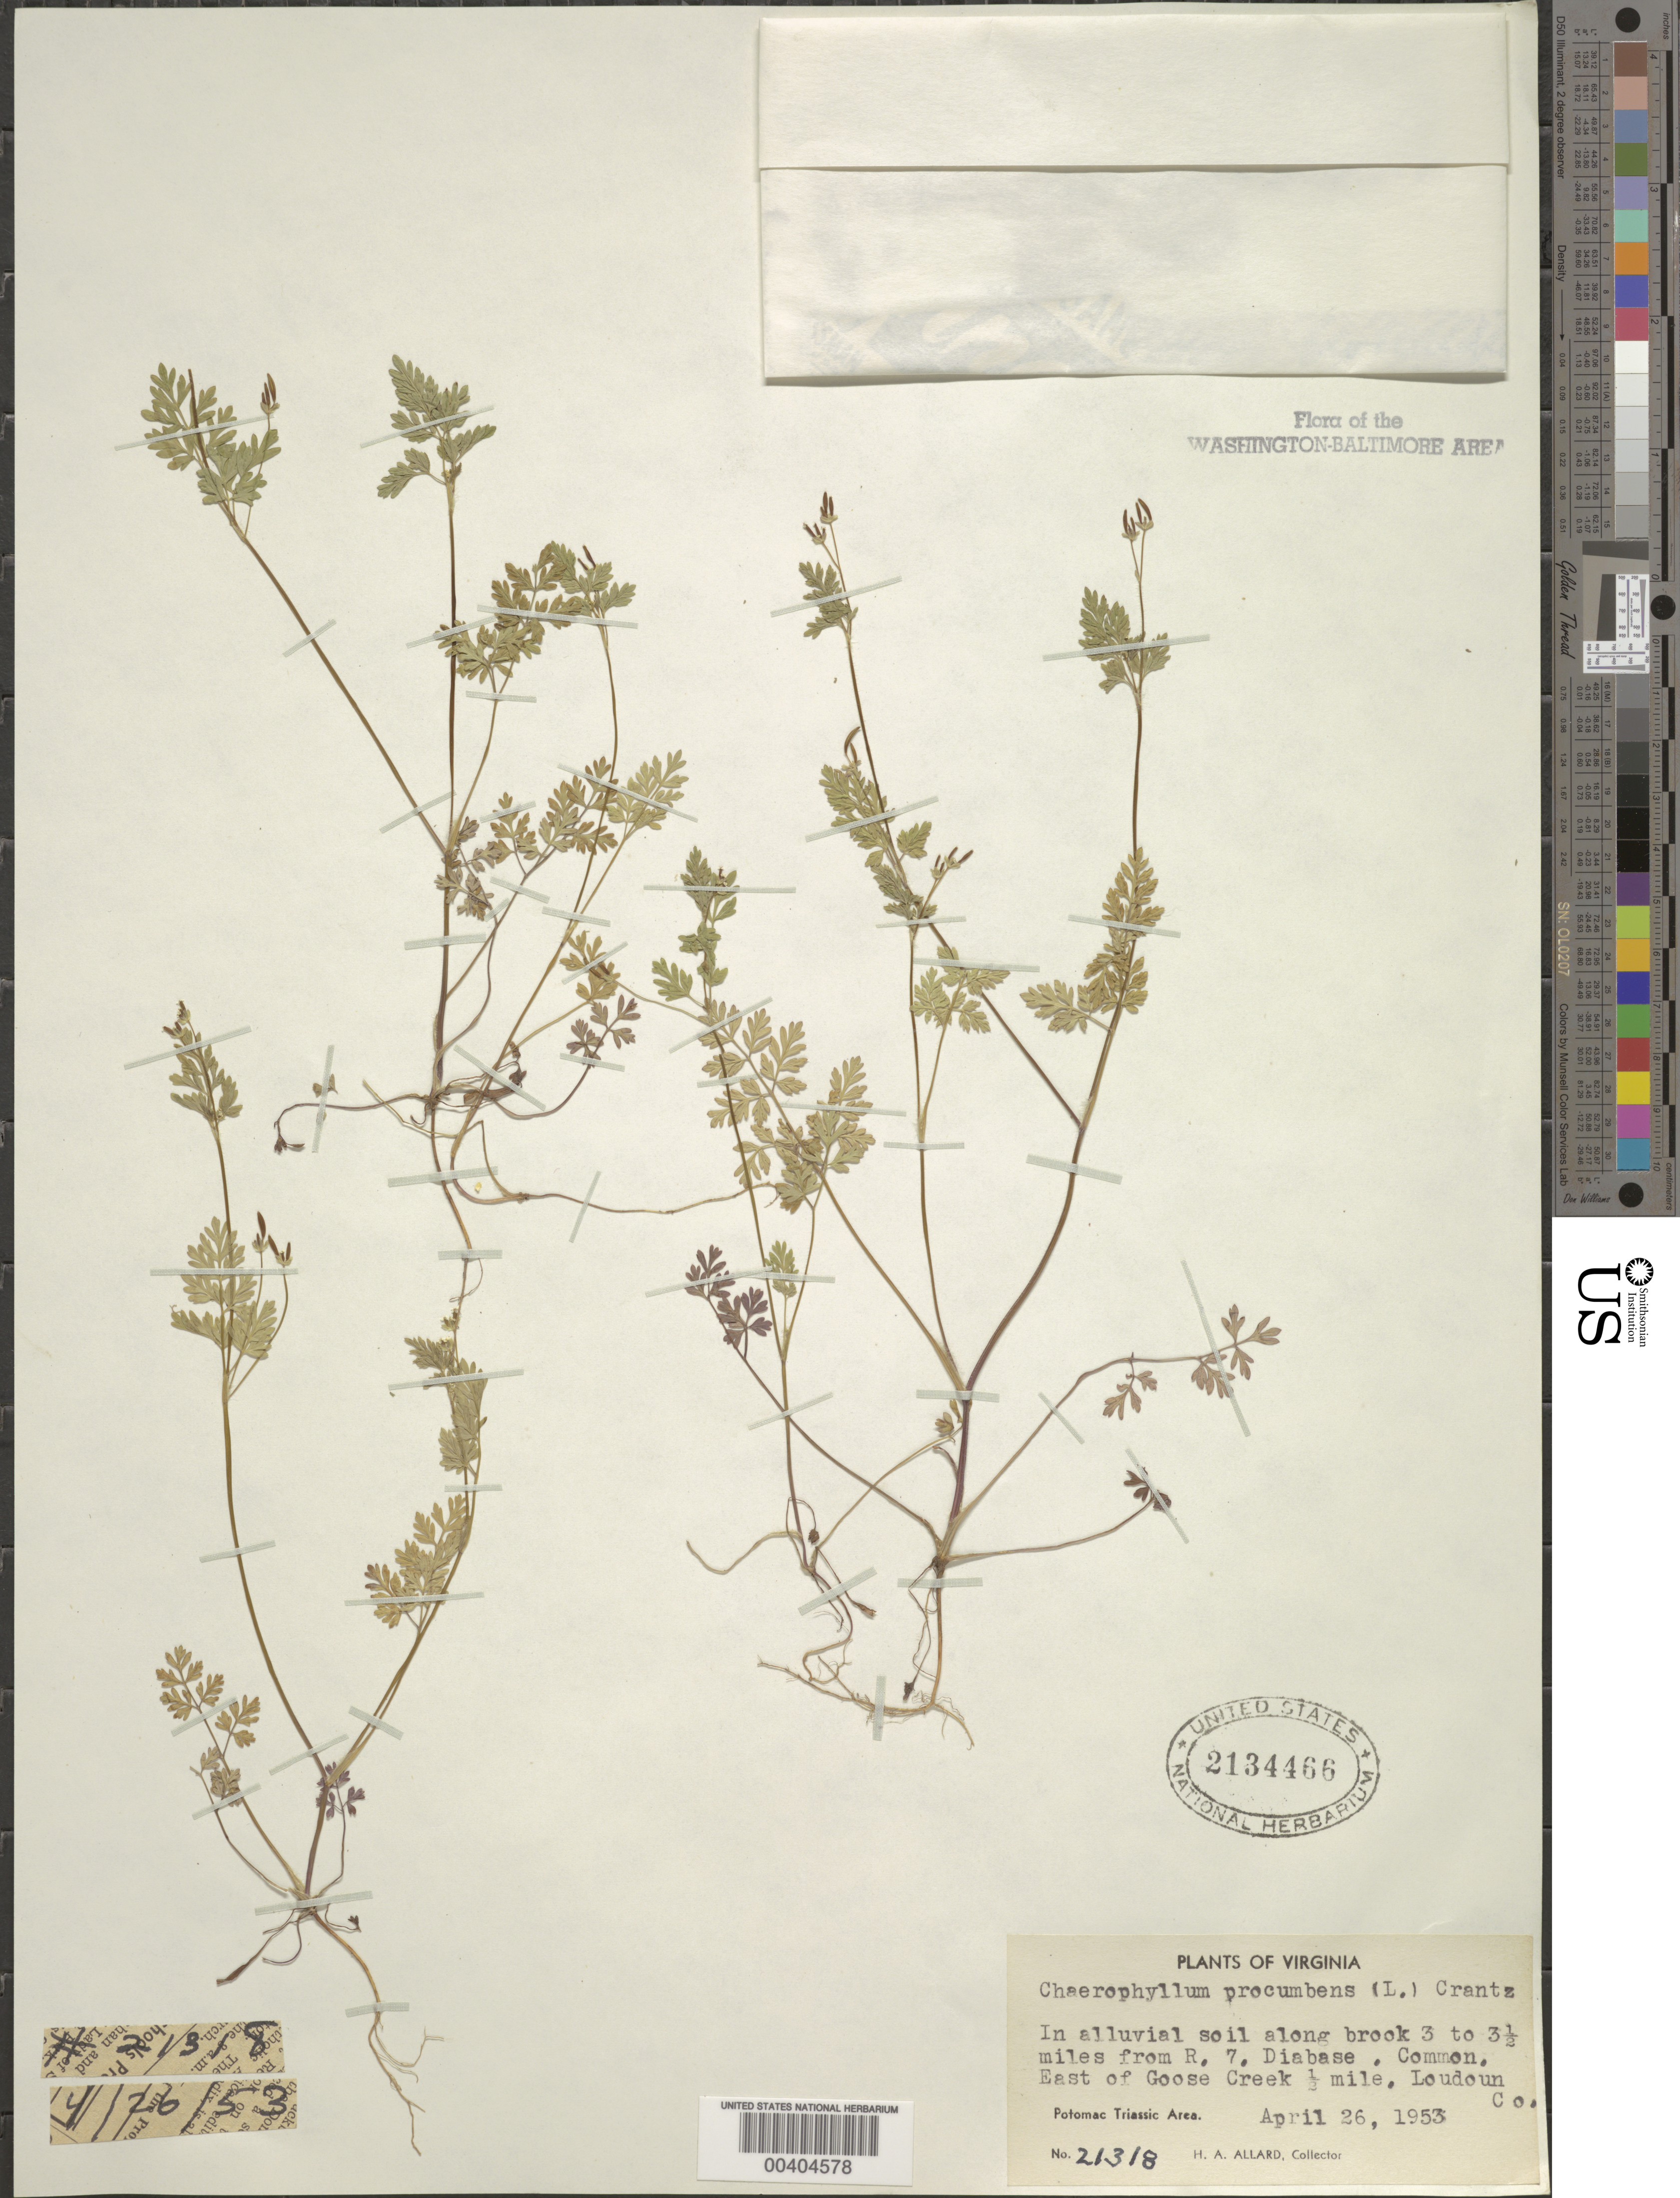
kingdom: Plantae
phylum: Tracheophyta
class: Magnoliopsida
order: Apiales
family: Apiaceae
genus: Chaerophyllum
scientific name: Chaerophyllum procumbens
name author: (L.) Crantz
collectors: H. A. Allard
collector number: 21318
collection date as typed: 26 Apr 1953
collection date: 1953-04-26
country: United States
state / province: Virginia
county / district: Loudoun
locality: Near Route 7 and east of Goose Creek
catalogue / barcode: US 2134466